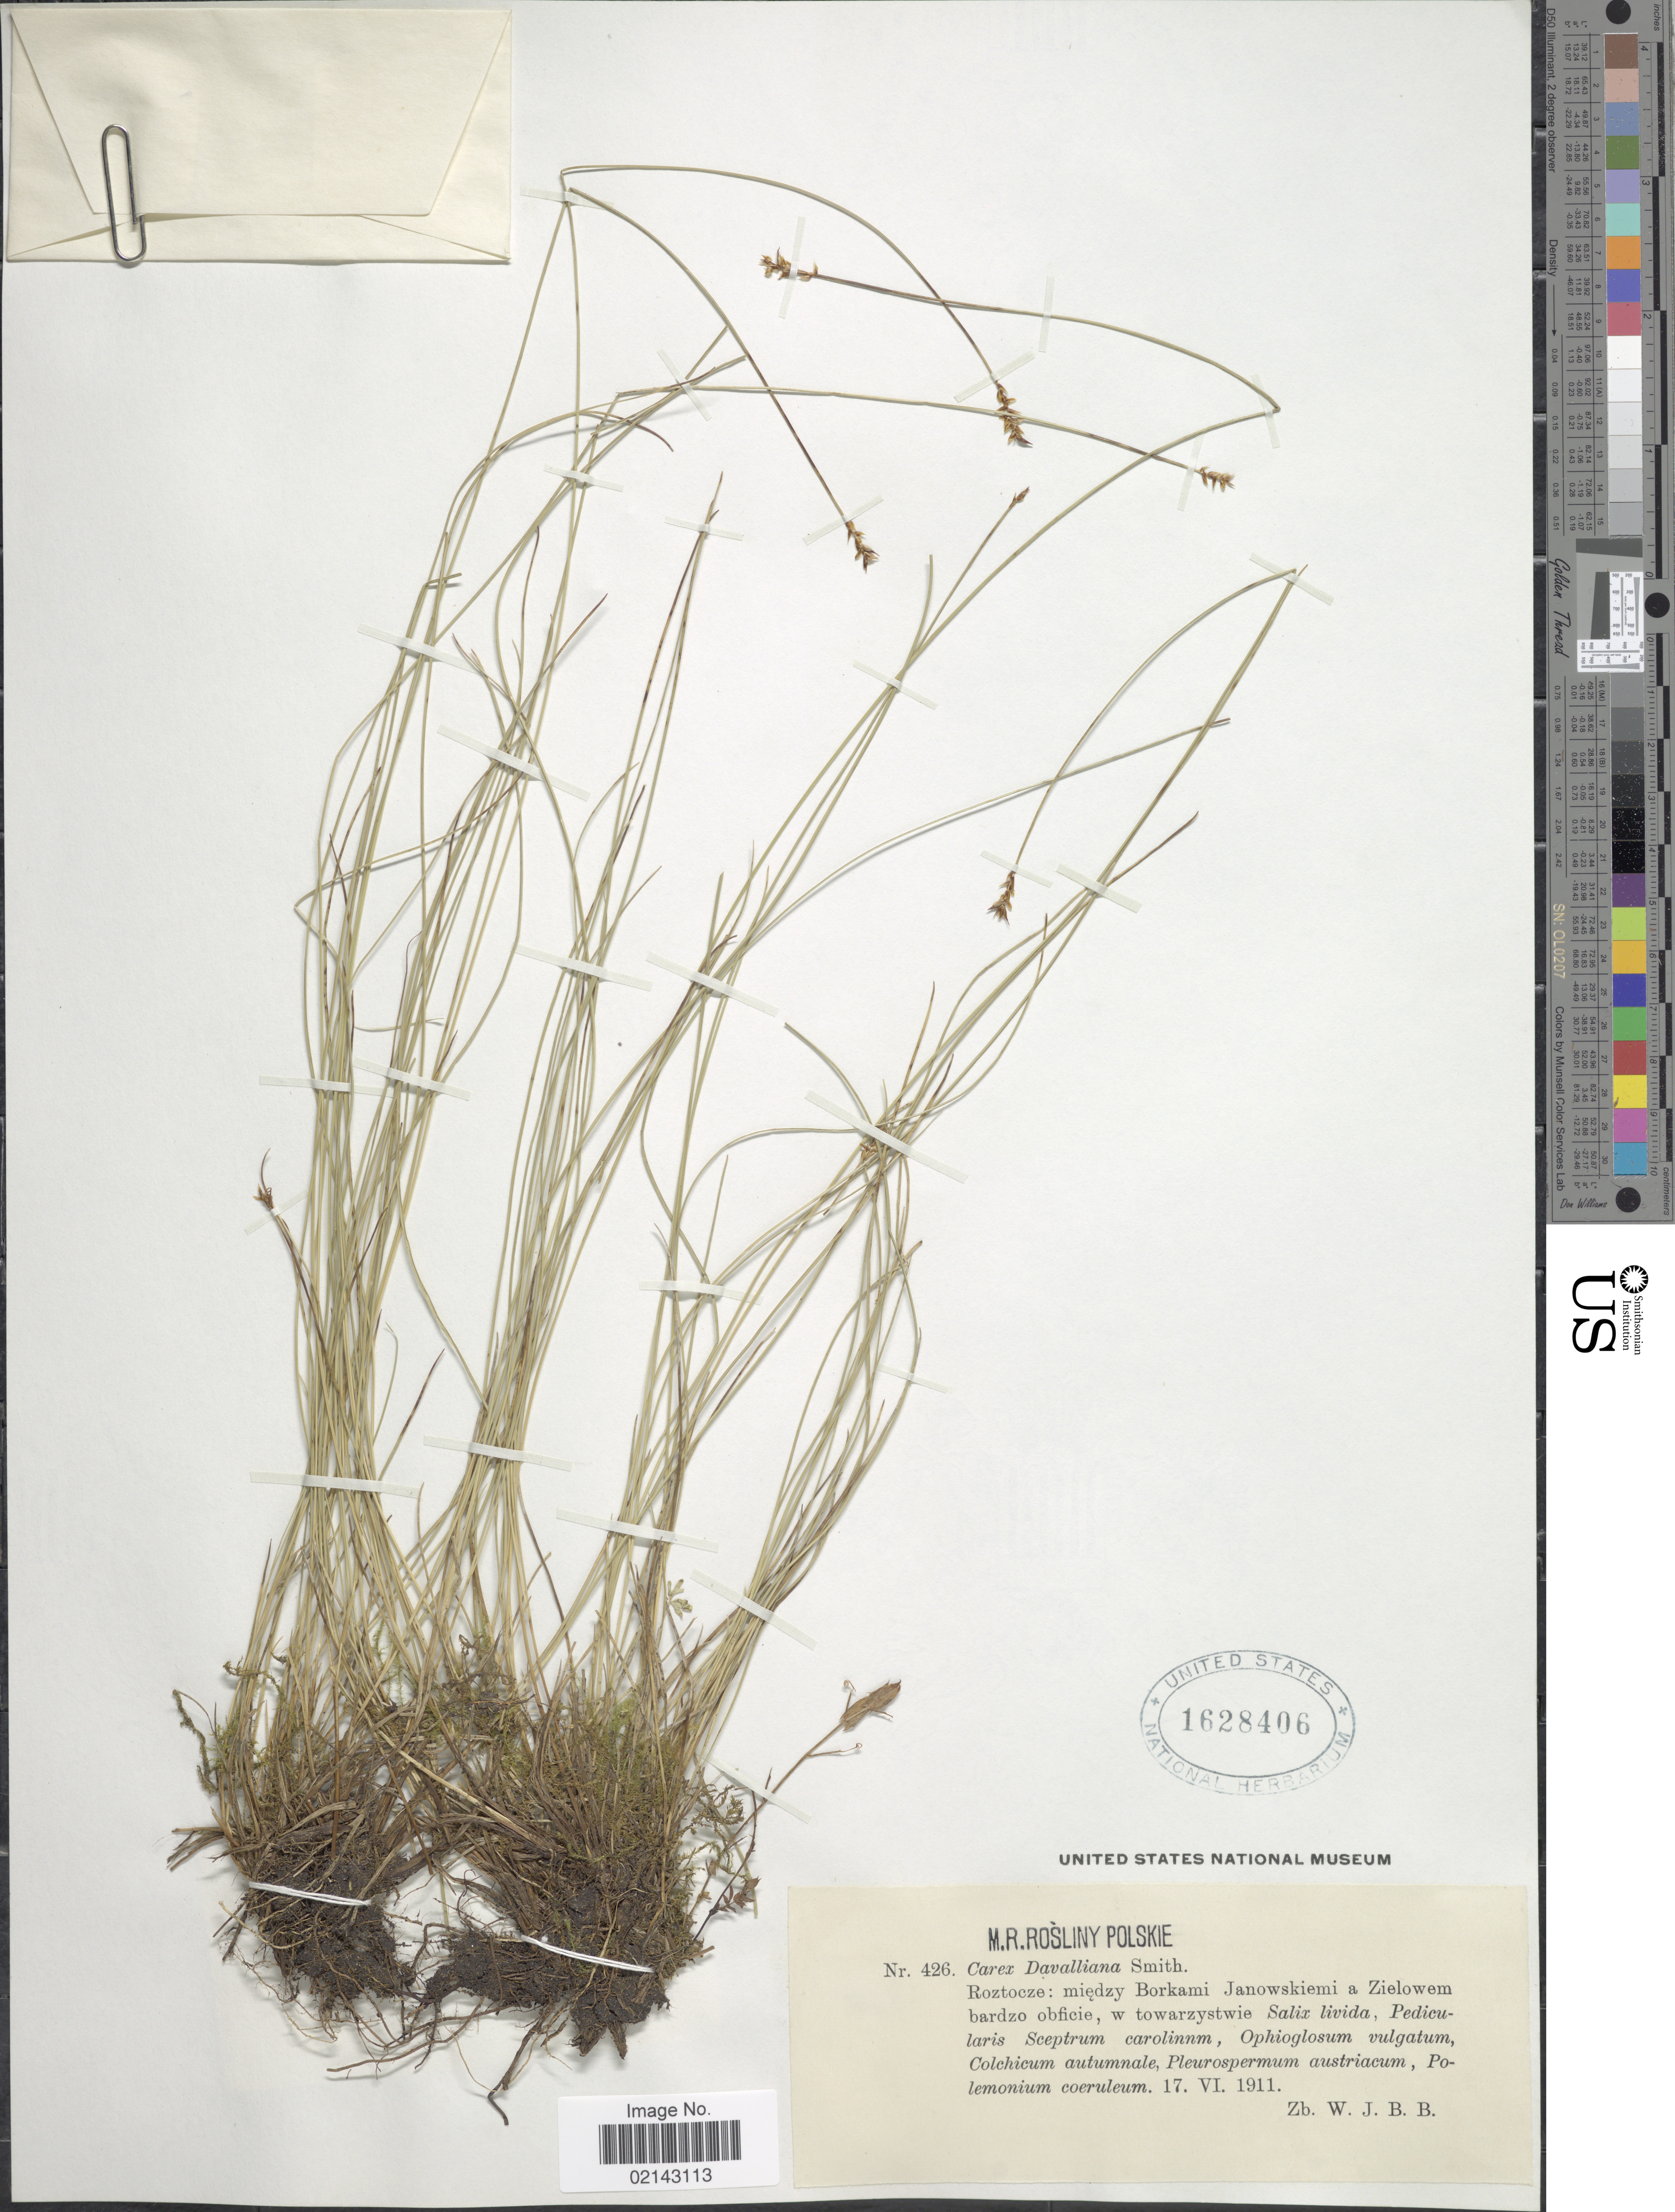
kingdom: Plantae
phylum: Tracheophyta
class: Liliopsida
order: Poales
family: Cyperaceae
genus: Carex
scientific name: Carex davalliana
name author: Sm.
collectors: W. J. B. B.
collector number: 426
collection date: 1911-06-17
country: Poland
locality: Roztocze: miedzy Borkami Janowskiemi a Zielowem bardzo obficie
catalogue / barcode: US 1628406